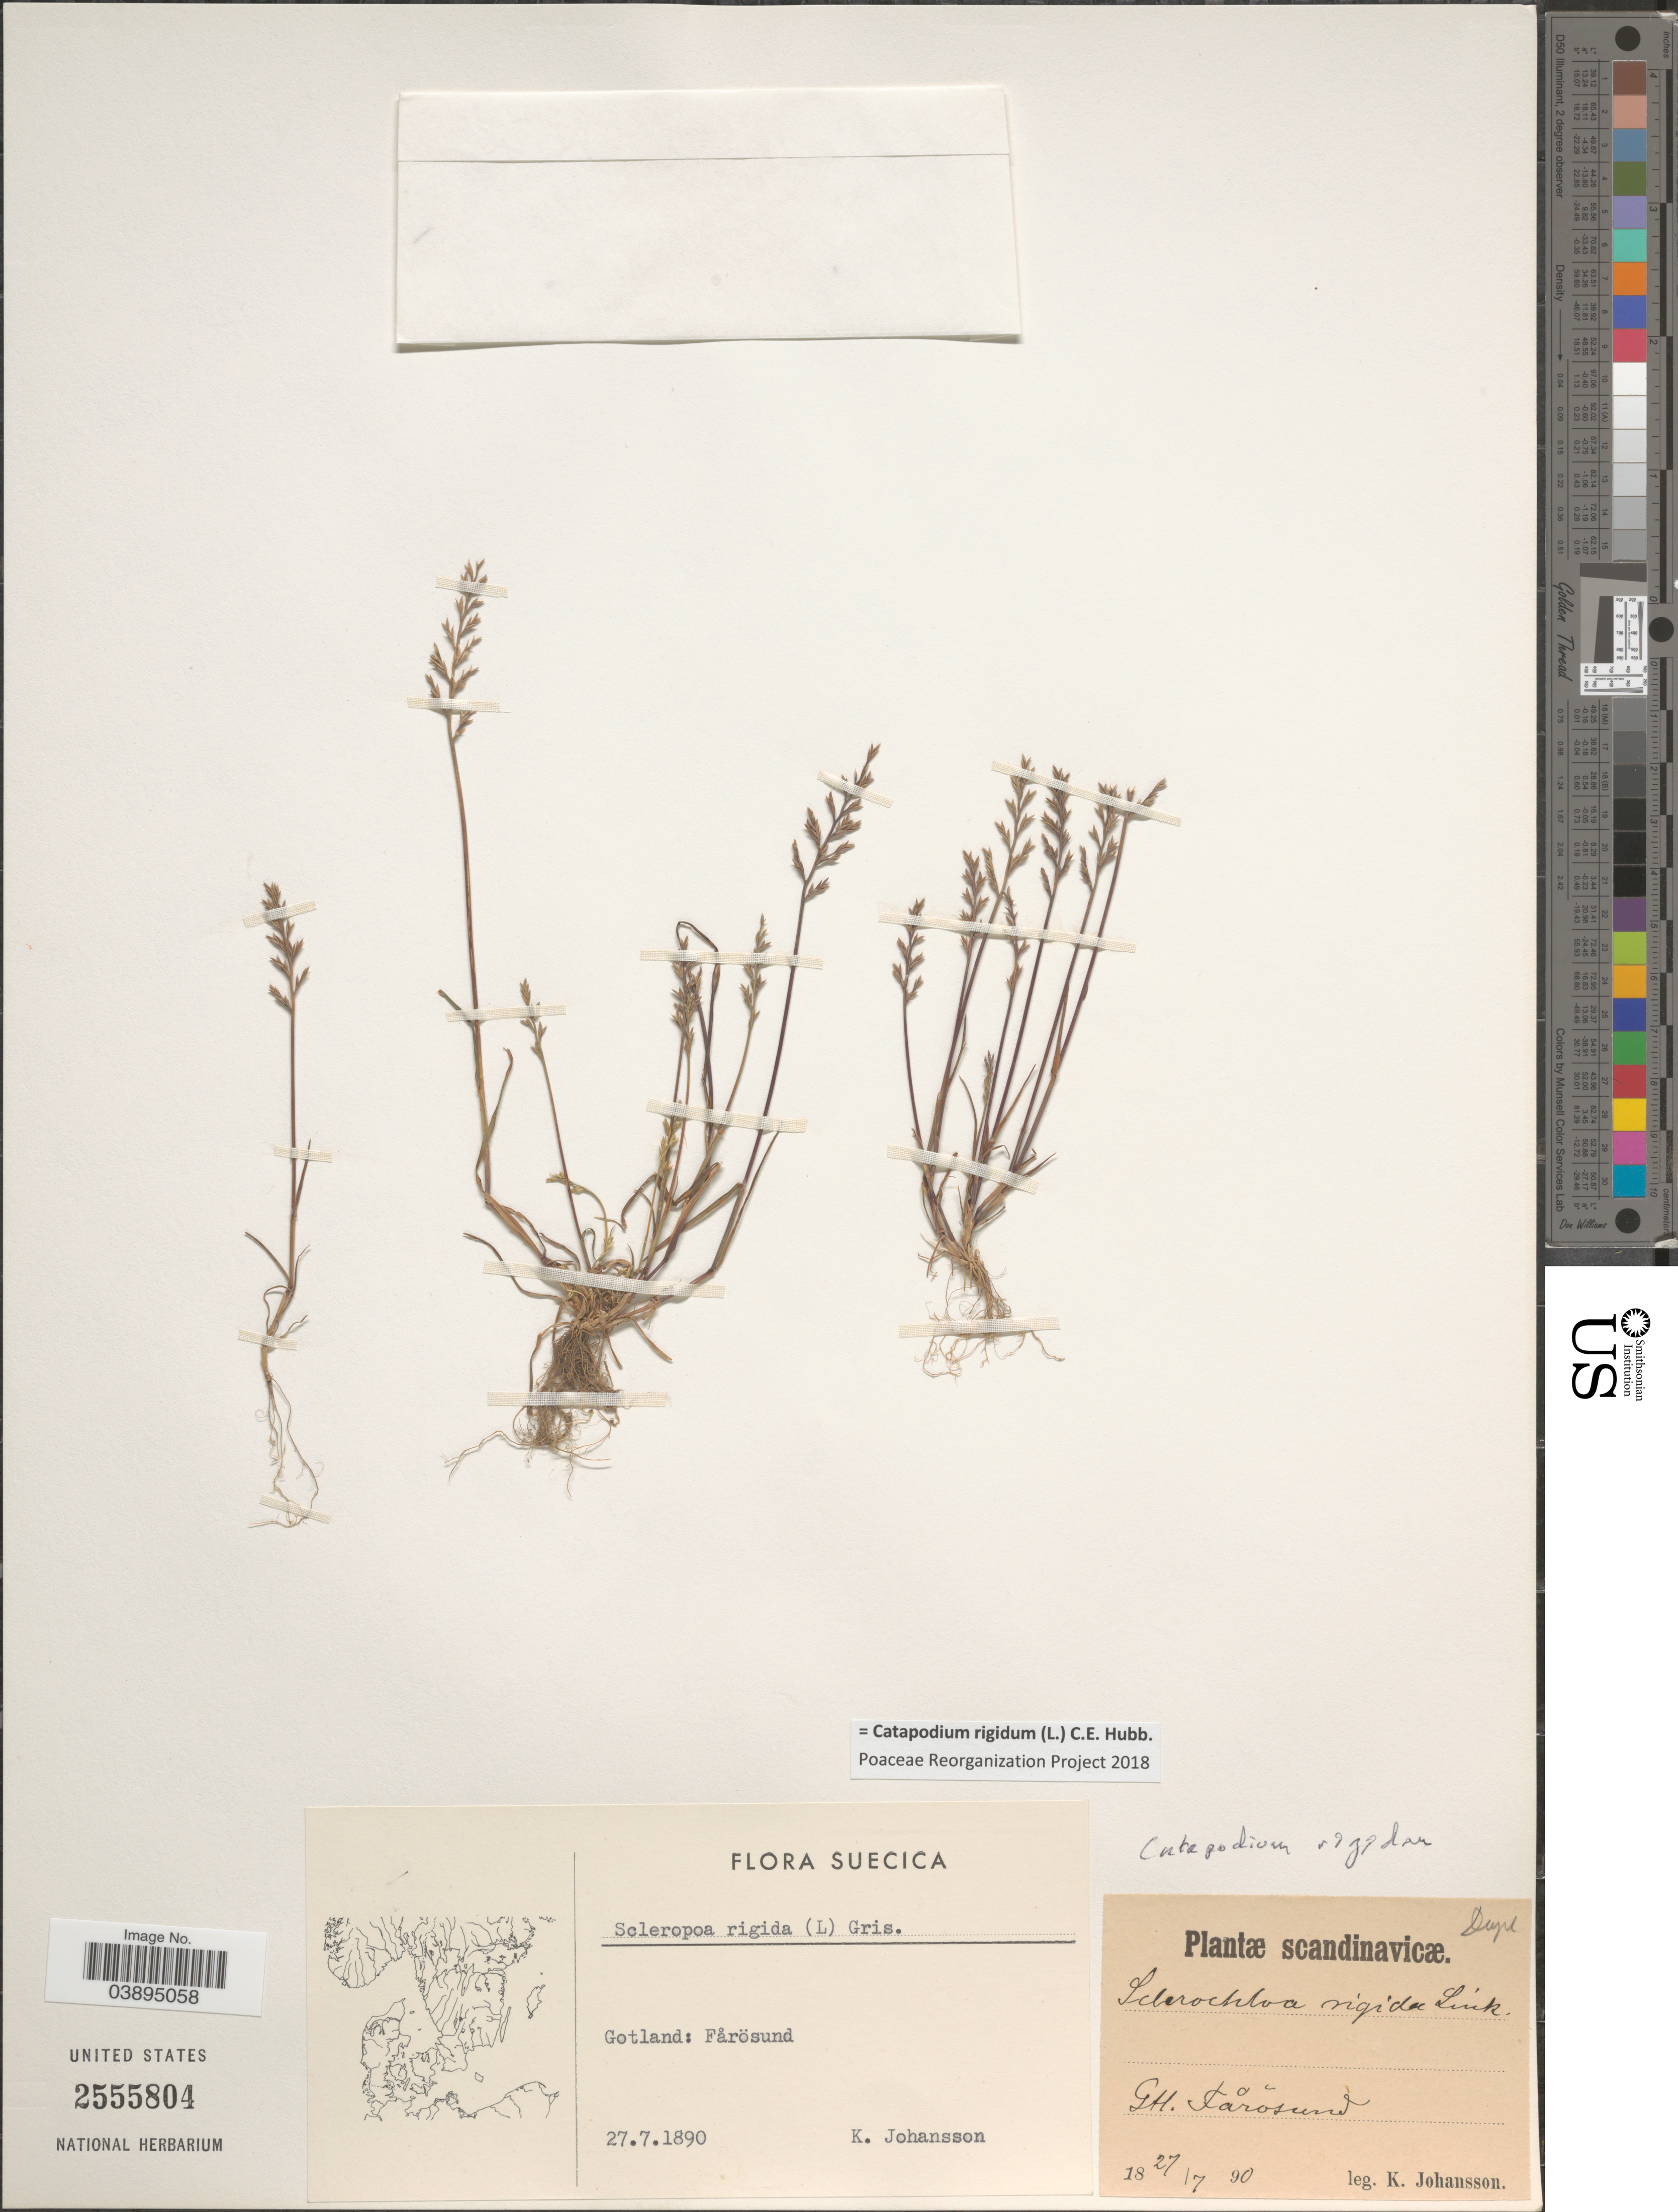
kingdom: Plantae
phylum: Tracheophyta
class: Liliopsida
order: Poales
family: Poaceae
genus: Catapodium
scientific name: Catapodium rigidum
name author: (L.) C.E. Hubb.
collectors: K. Johansson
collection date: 1890-07-27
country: Sweden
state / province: Gotland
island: Gotland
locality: Suecica. Scanadinavicæ. Gotland: Fårösund.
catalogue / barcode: US 2555804